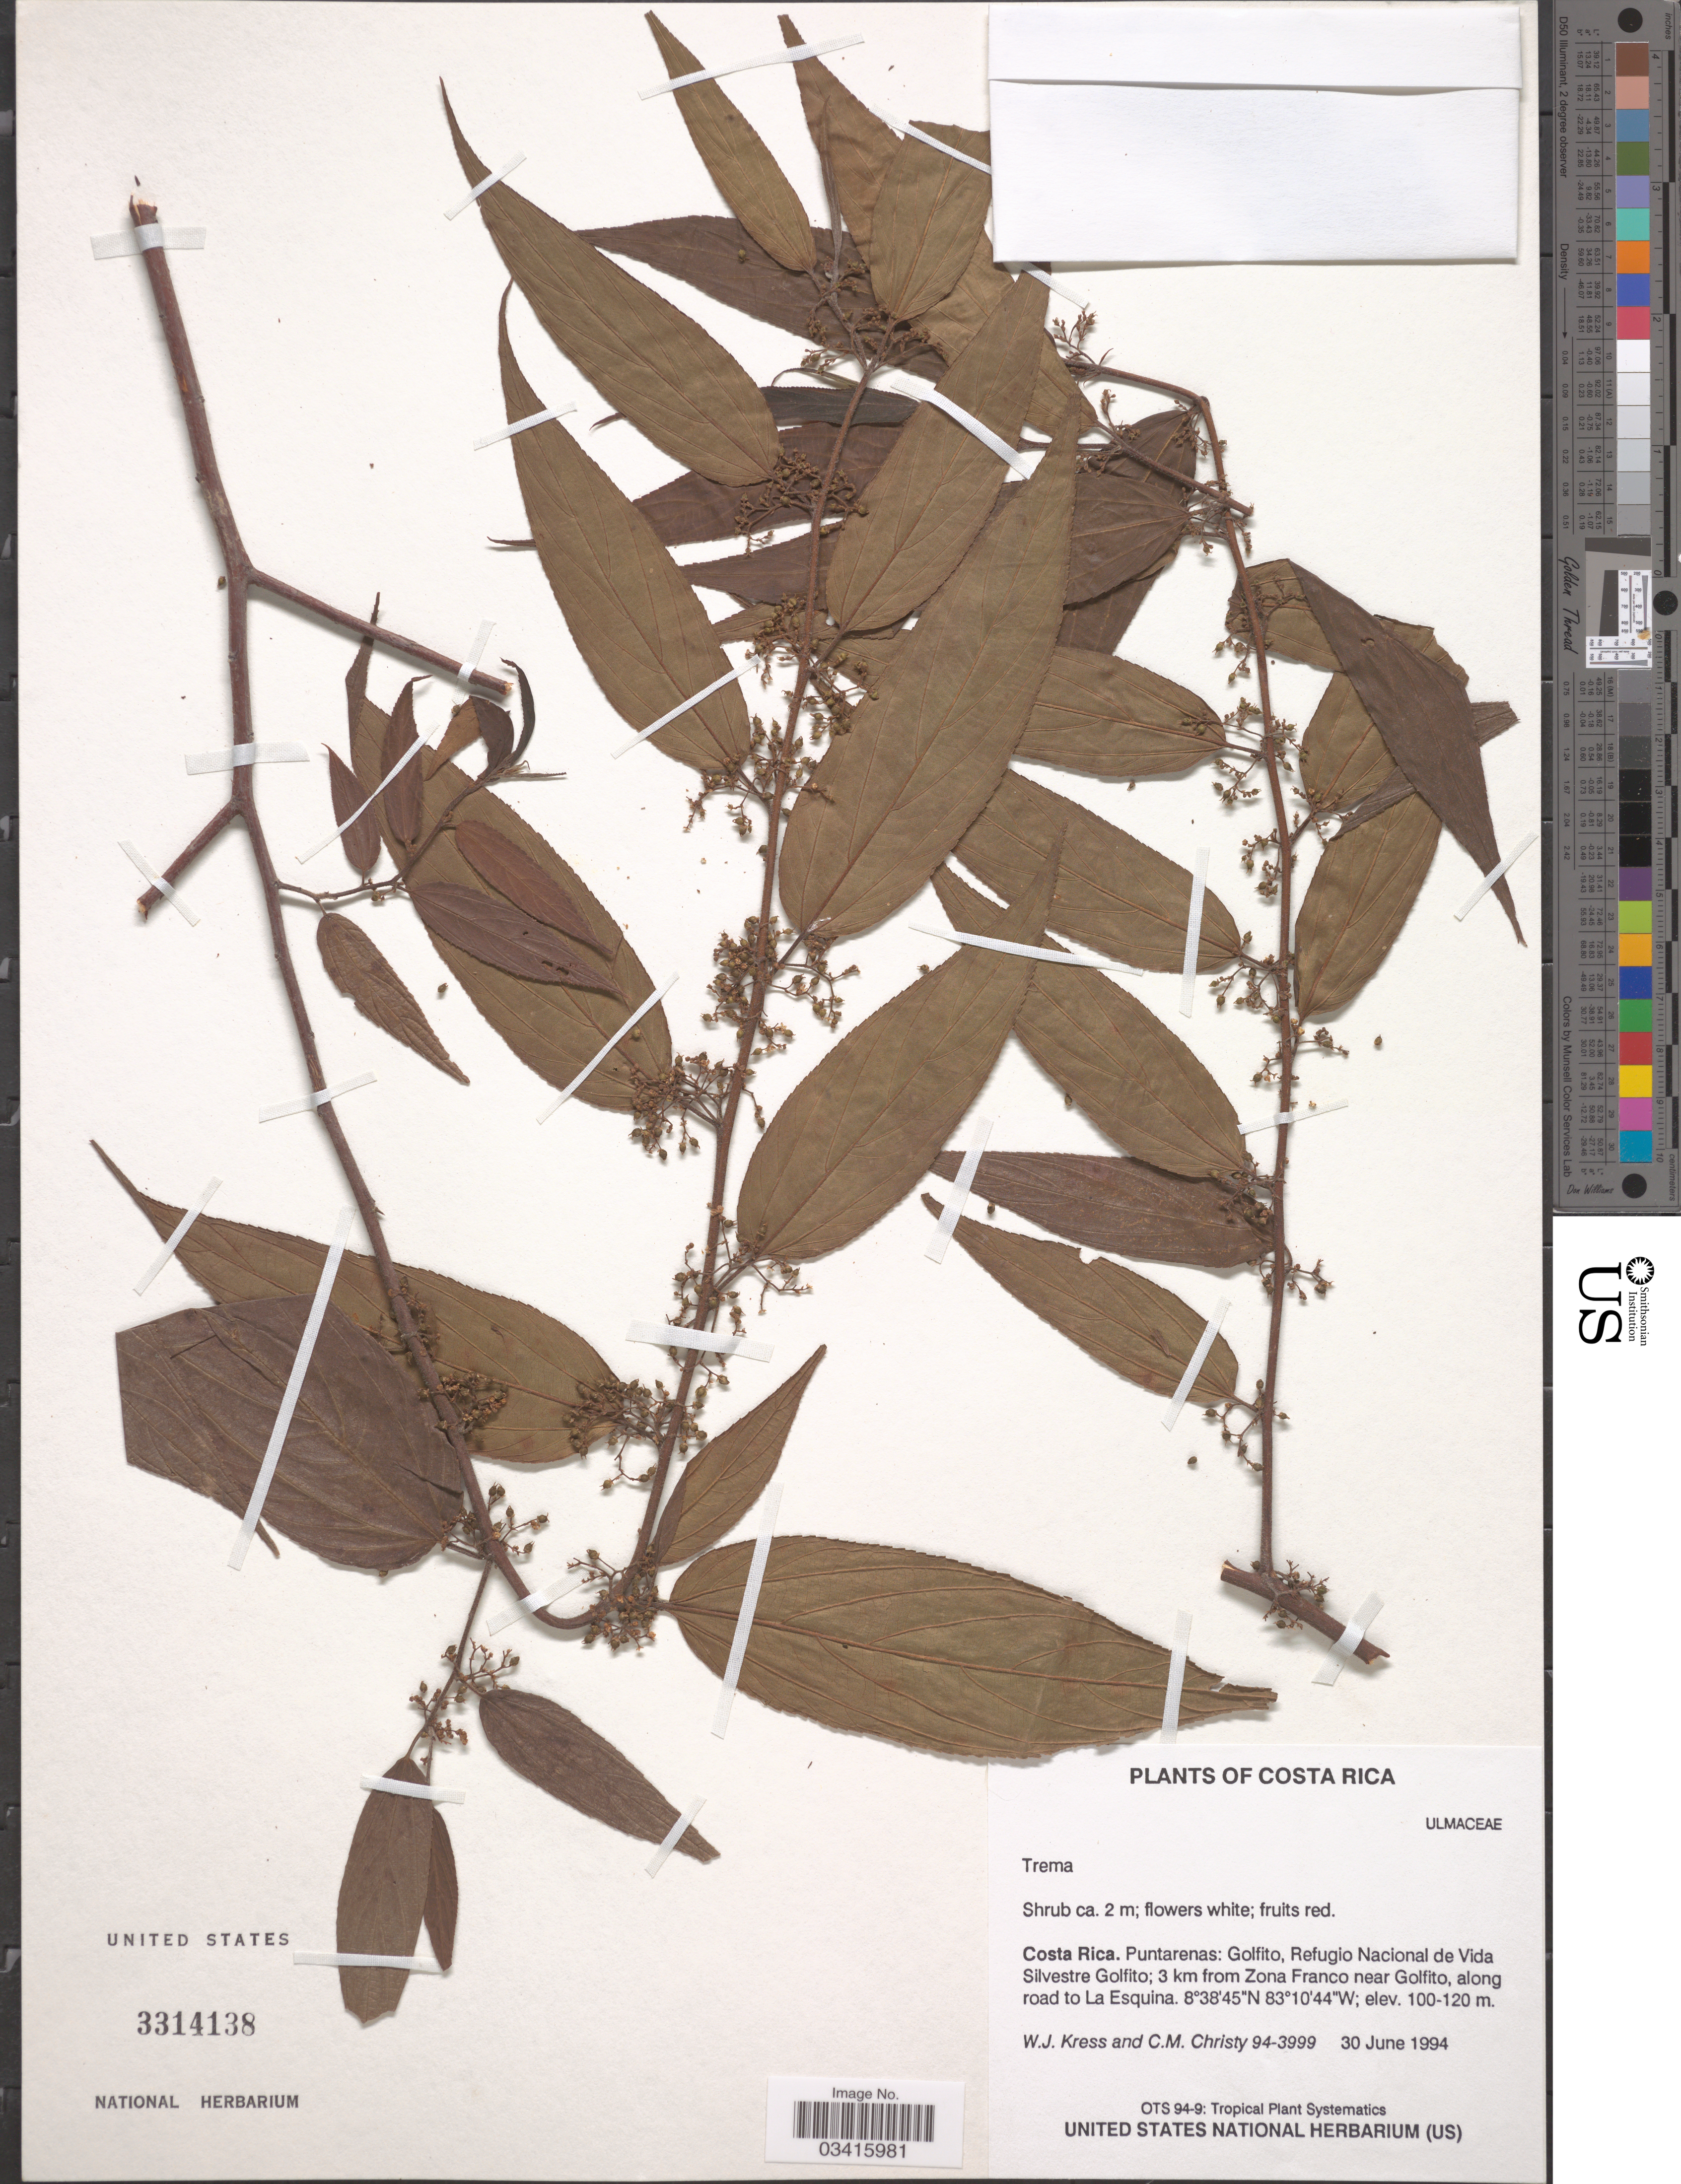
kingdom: Plantae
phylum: Tracheophyta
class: Magnoliopsida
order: Rosales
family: Cannabaceae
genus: Trema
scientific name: Trema sp.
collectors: W. J. Kress & C. M. Christy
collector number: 94-3999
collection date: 1994-06-30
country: Costa Rica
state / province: Puntarenas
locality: Golfito, Refugio Nacional de Vida Silvestre Golfito; 3 km from Zona Franco near Golfito, along road to La Esquina.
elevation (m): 100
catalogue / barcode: US 3314138